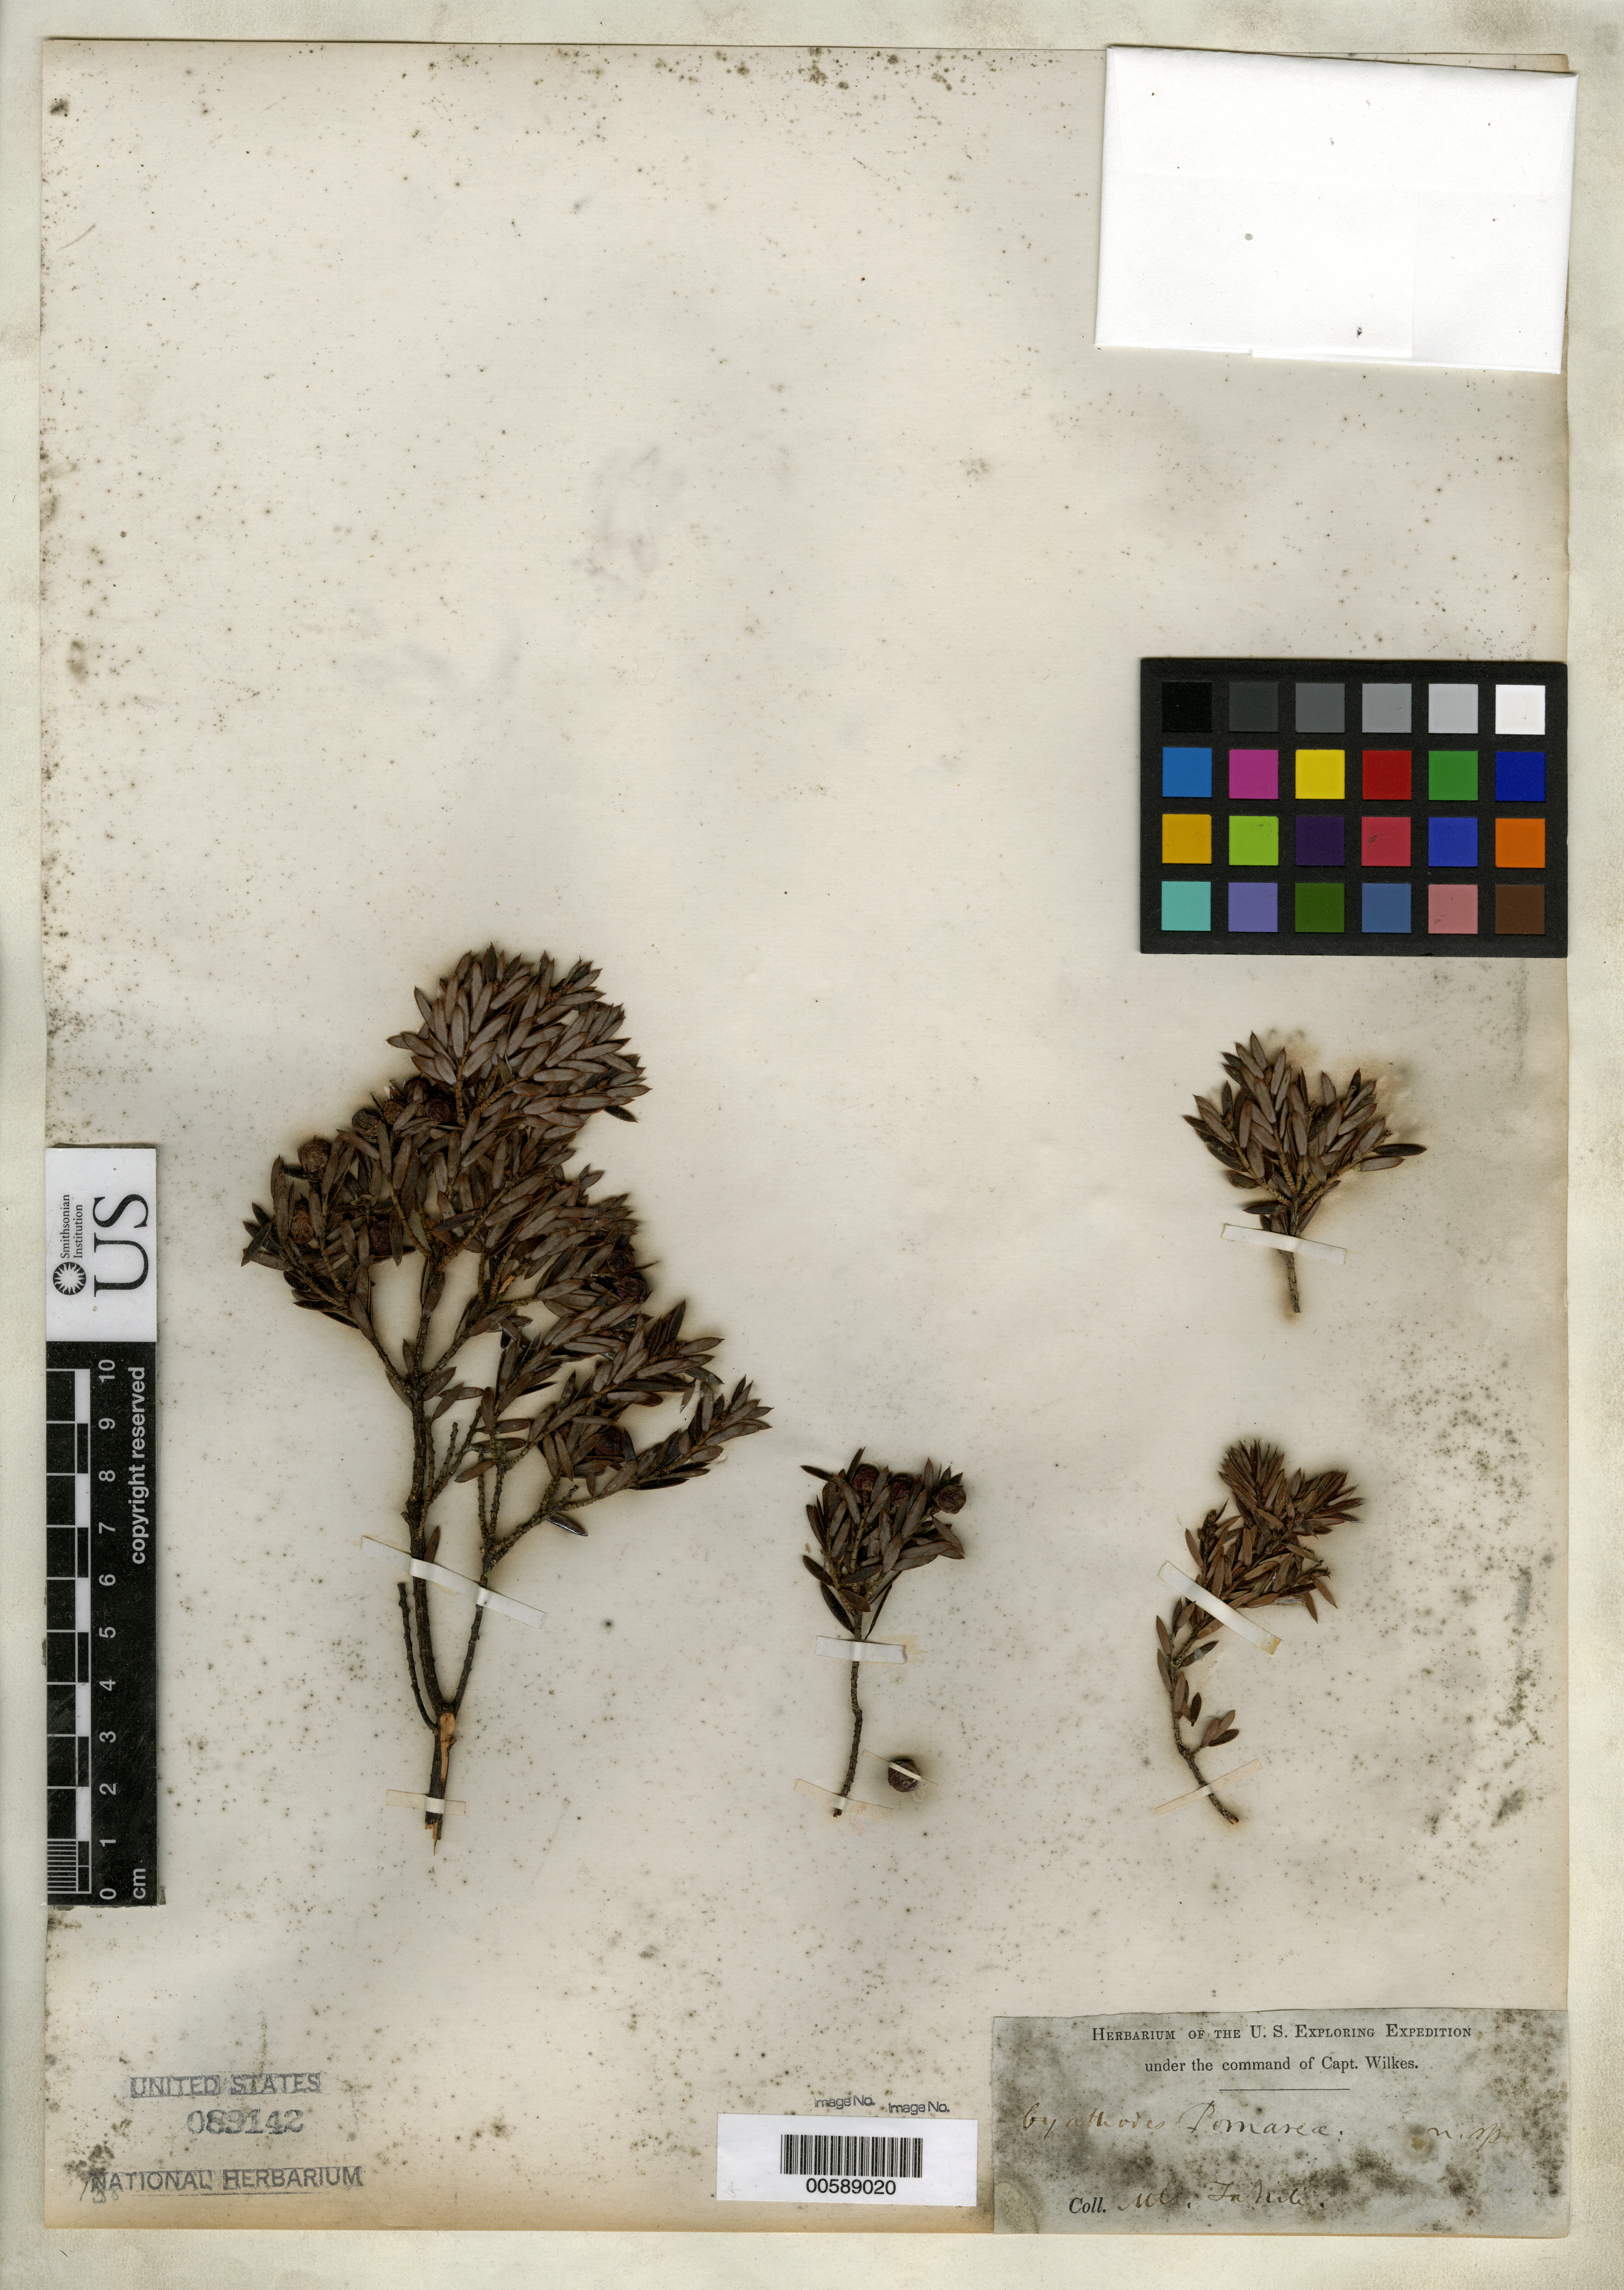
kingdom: Plantae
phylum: Tracheophyta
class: Magnoliopsida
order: Ericales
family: Ericaceae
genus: Cyathodes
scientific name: Cyathodes pomareae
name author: A. Gray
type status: Holotype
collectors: Wilkes Explor. Exped.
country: French Polynesia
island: Tahiti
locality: In mountains of Tahiti. [Society Is.]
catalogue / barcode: US 89142